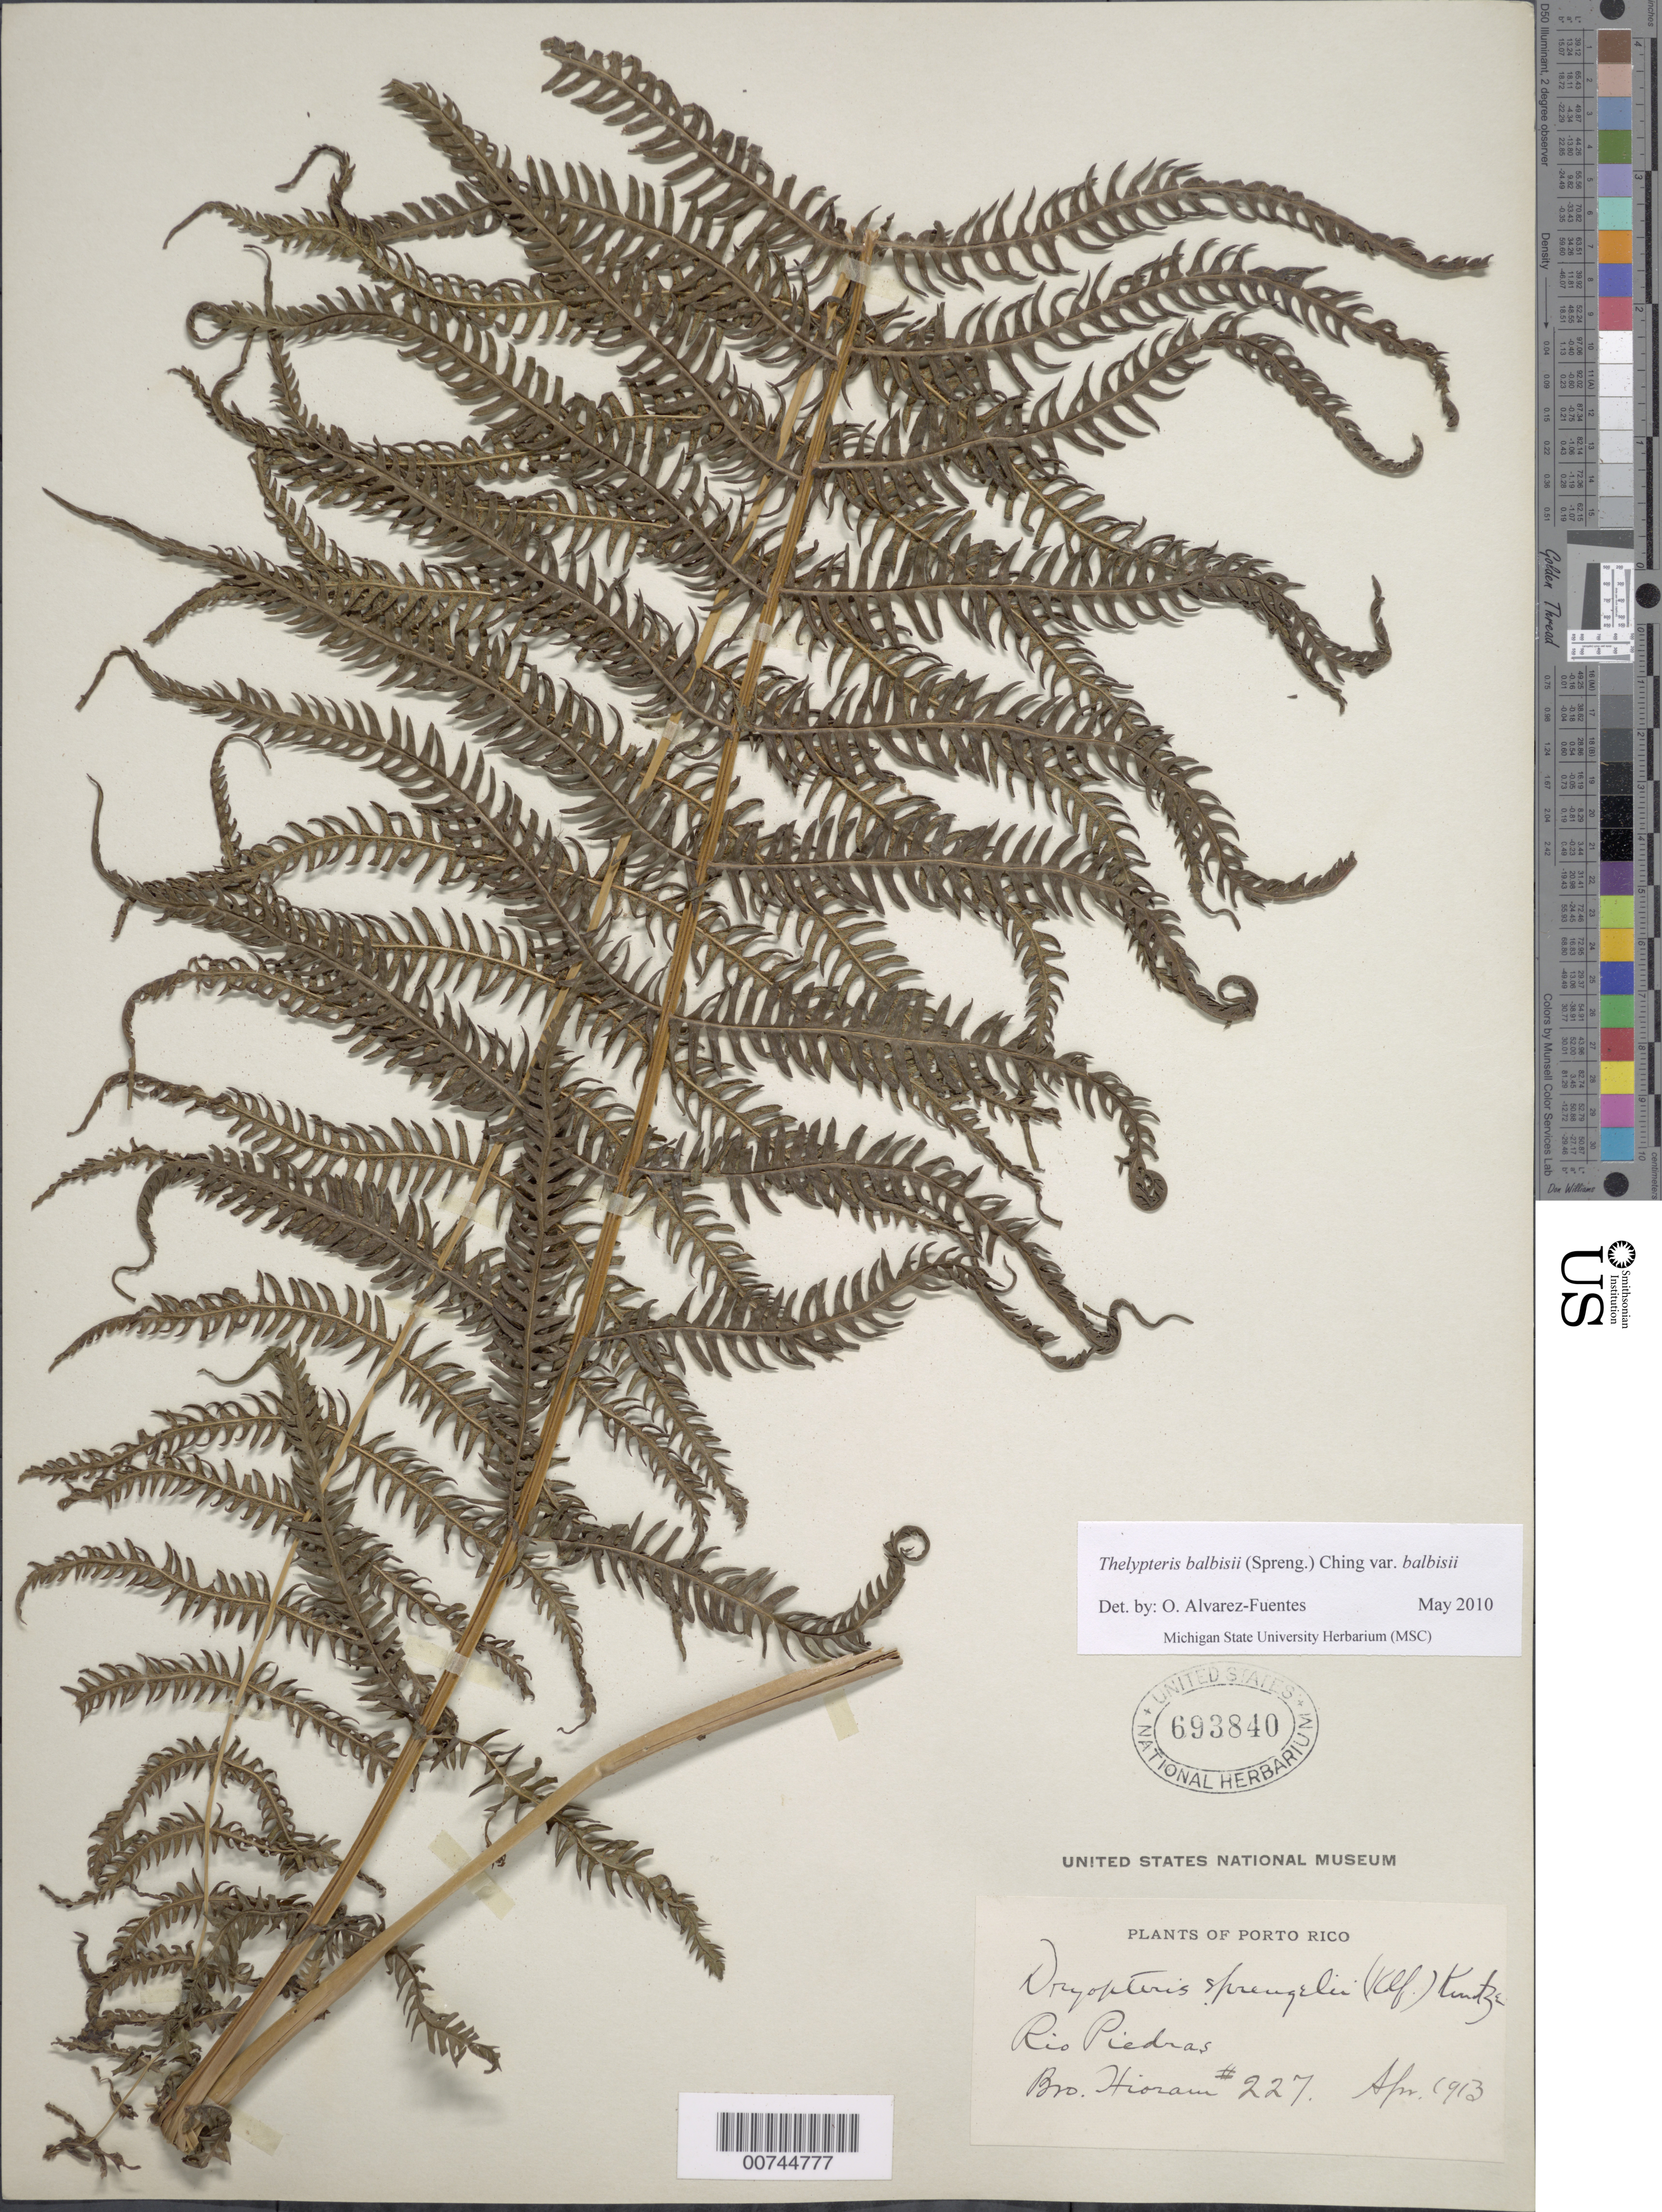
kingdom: Plantae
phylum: Tracheophyta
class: Polypodiopsida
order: Polypodiales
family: Thelypteridaceae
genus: Amauropelta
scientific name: Amauropelta balbisii (Spreng.) comb. nov., ined. 2015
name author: (Spreng.)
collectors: Bro. Hioram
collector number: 227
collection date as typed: Apr 1913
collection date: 1913-04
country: Puerto Rico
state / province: San Juan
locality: Rio Piedras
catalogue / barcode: US 693840